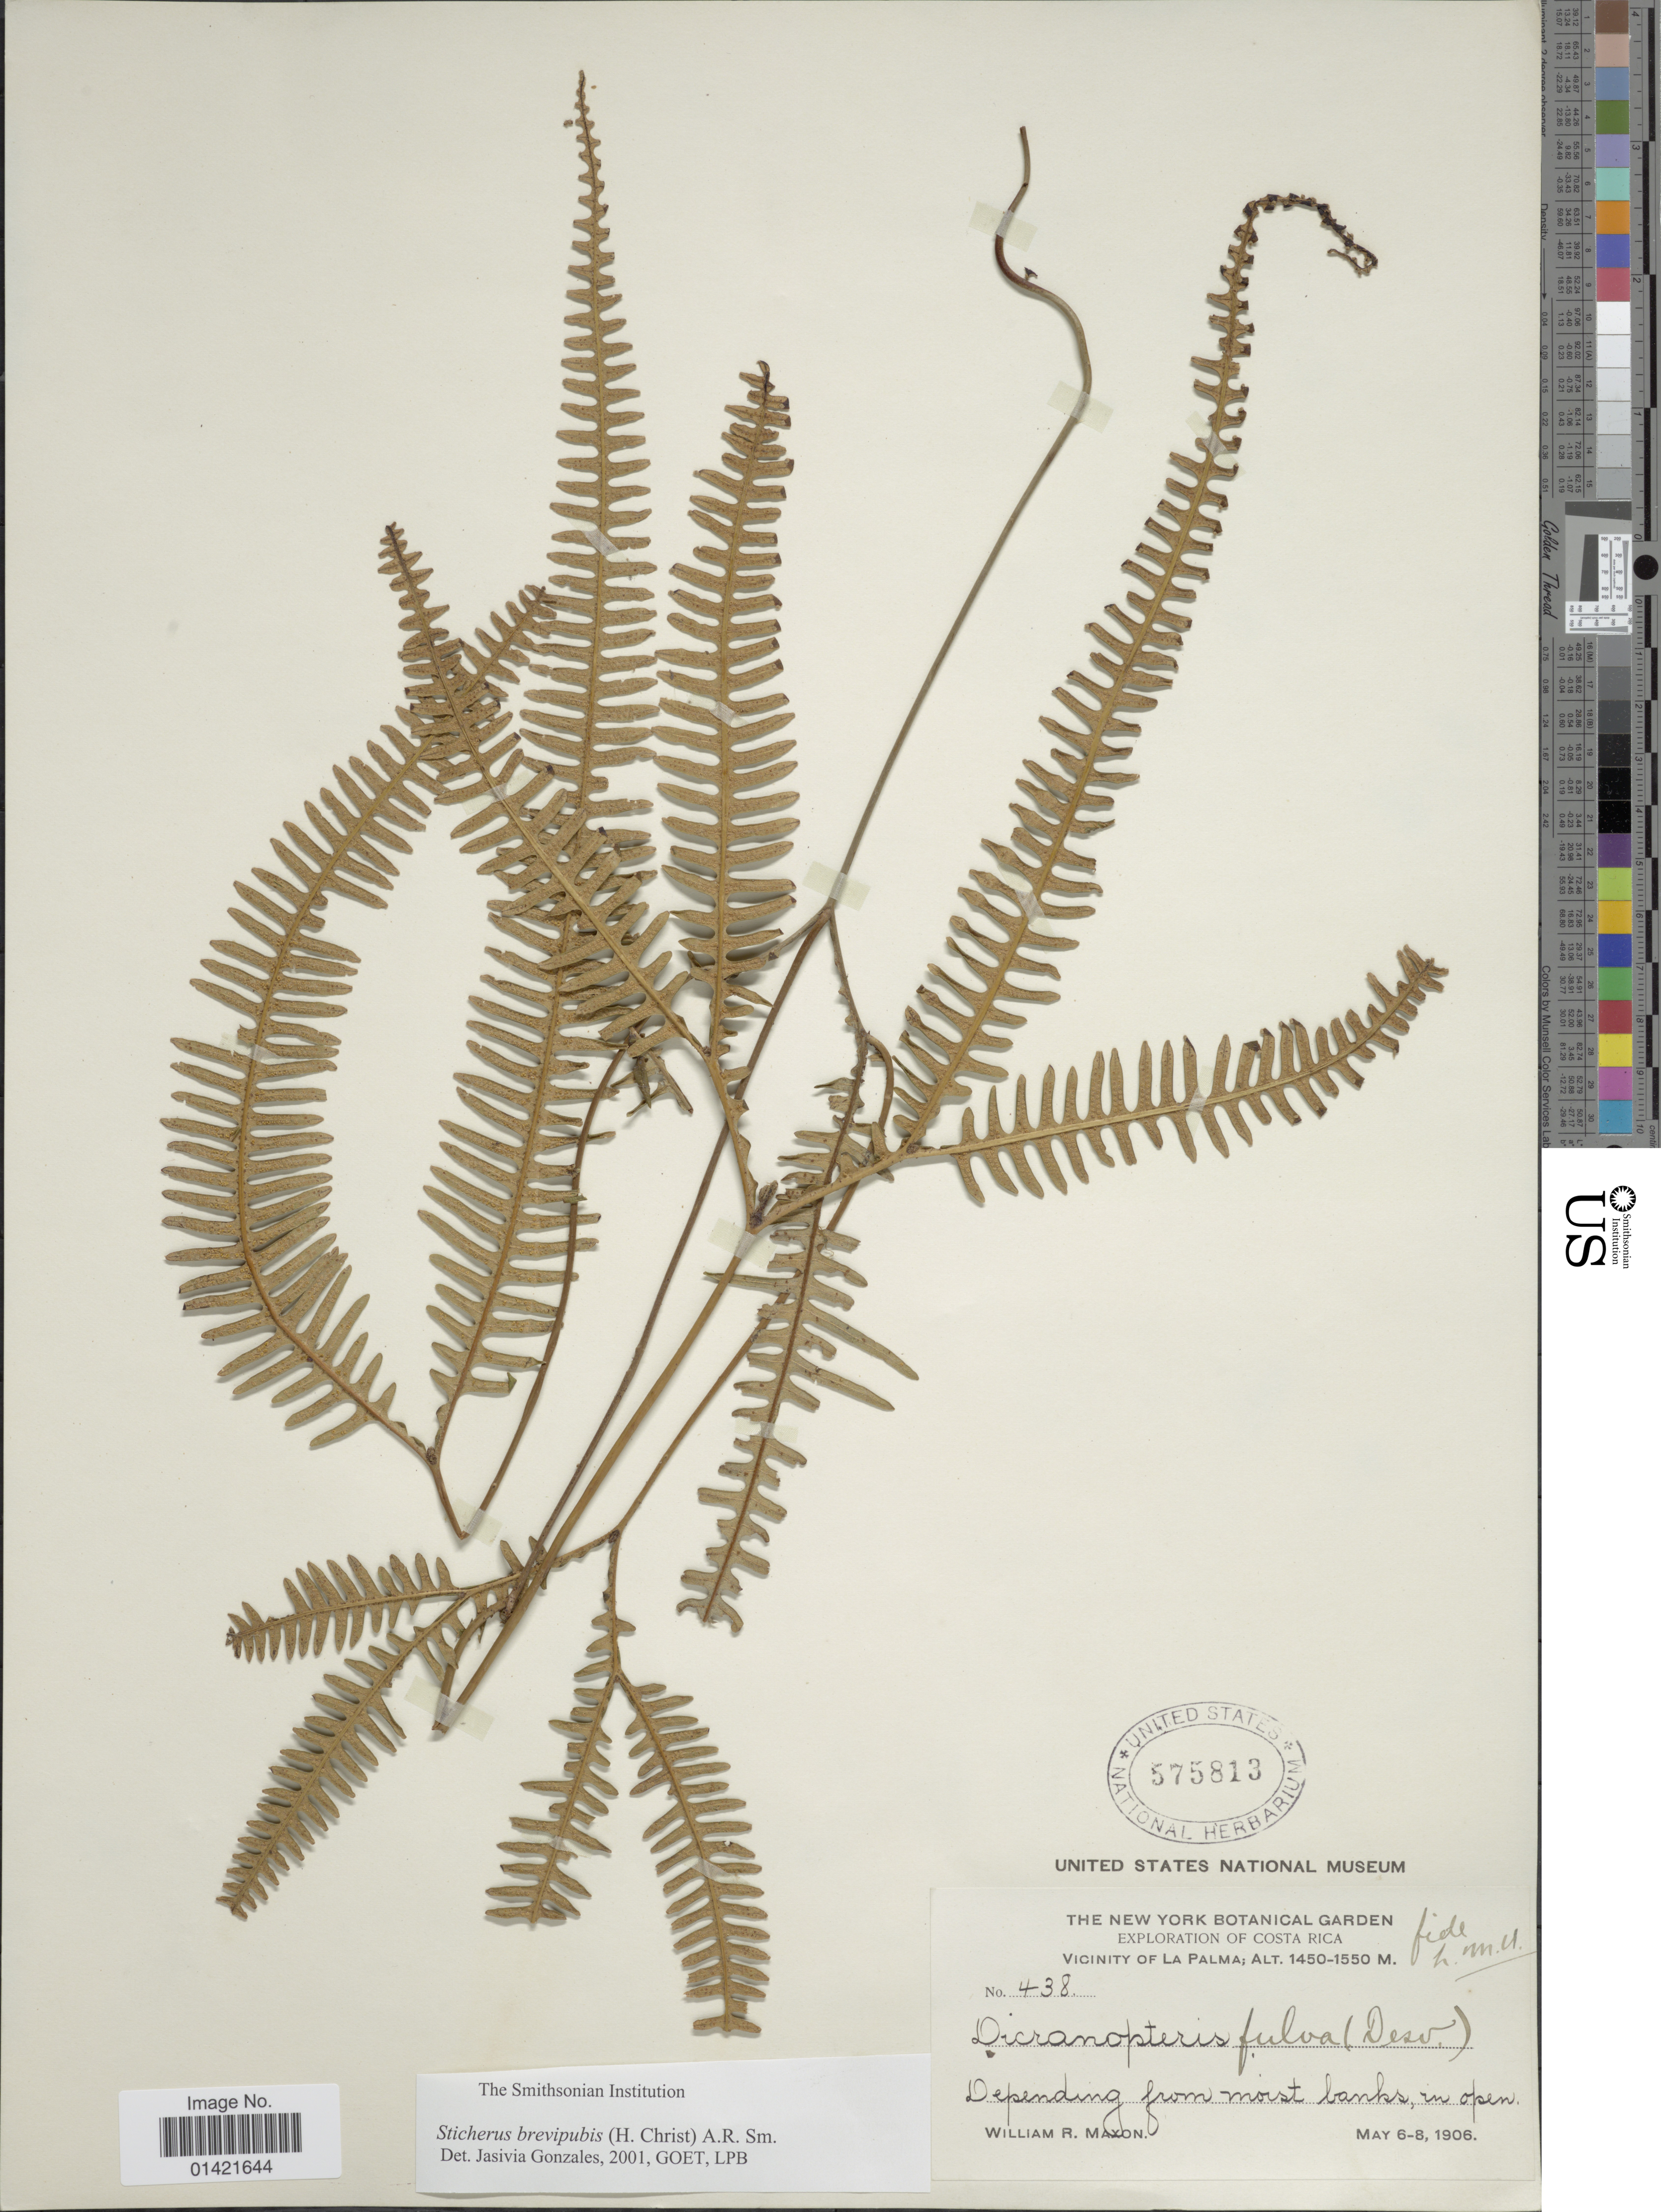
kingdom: Plantae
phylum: Tracheophyta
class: Polypodiopsida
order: Gleicheniales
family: Gleicheniaceae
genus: Sticherus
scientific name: Sticherus fulvus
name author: (Desv.) Ching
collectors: W. R. Maxon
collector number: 438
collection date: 1906-05-06/1906-05-08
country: Spain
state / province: Canarias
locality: Vicinity of La Palma.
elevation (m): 1450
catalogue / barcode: US 575813